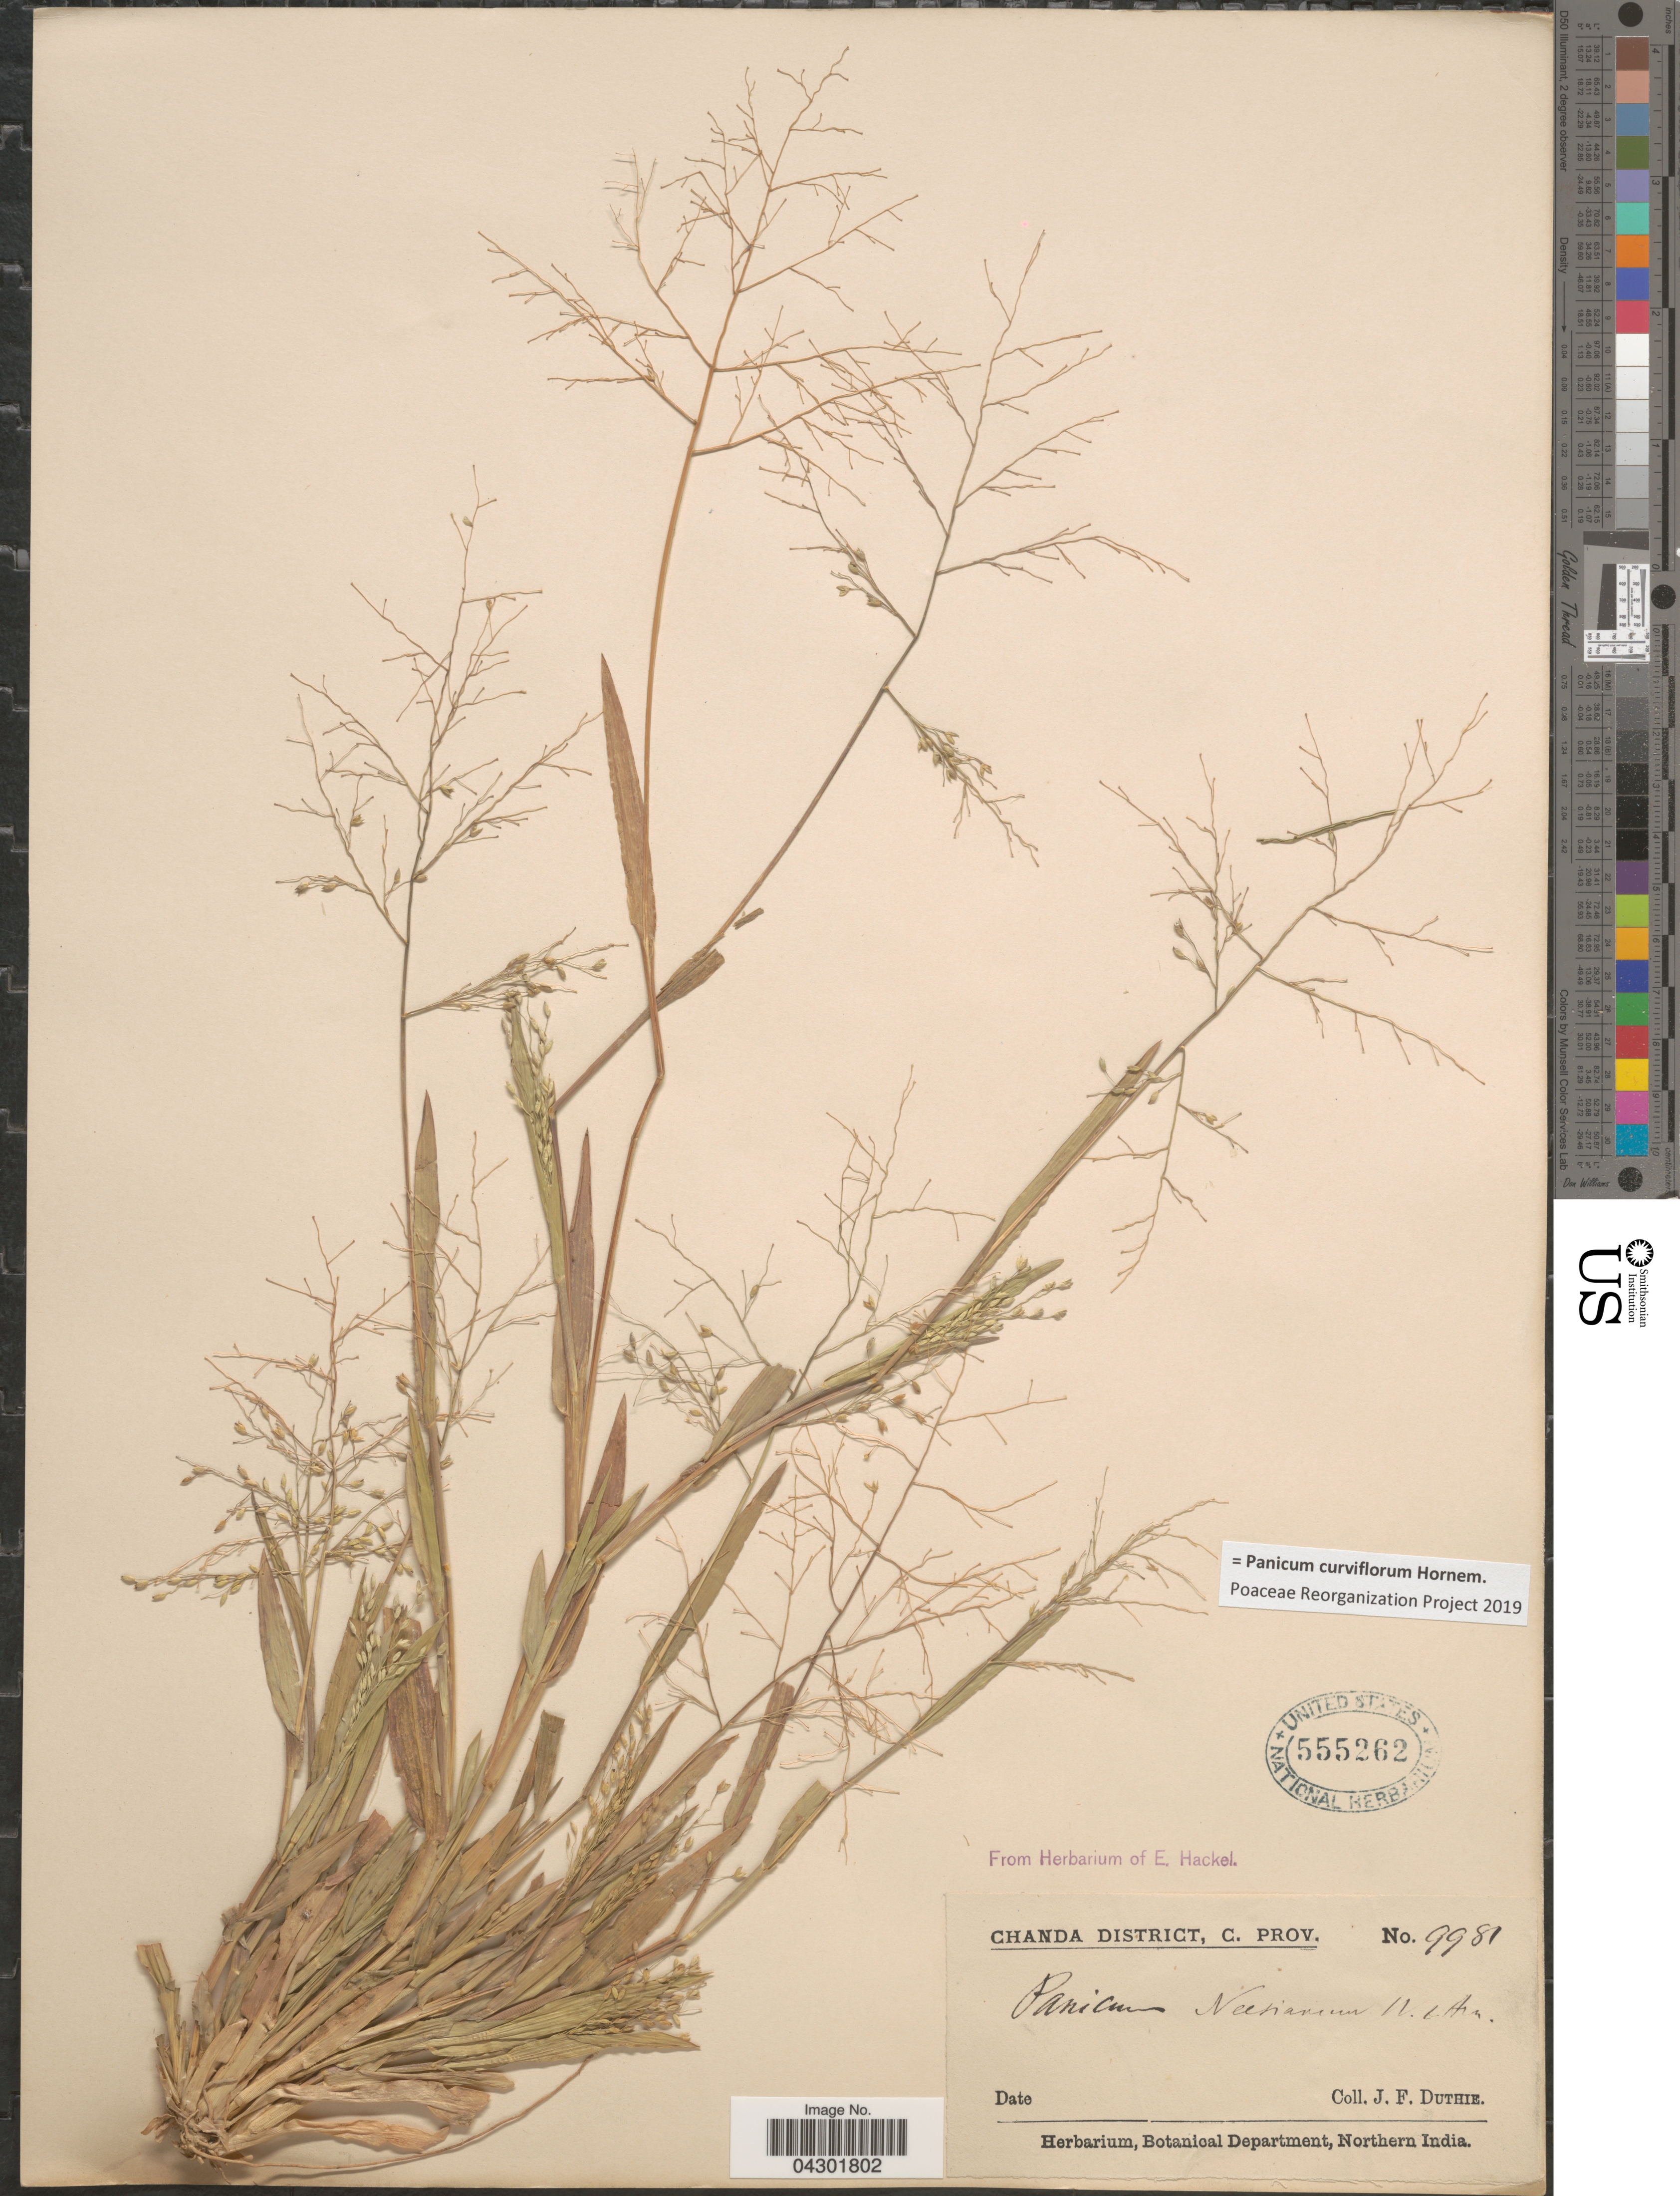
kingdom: Plantae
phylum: Tracheophyta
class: Liliopsida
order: Poales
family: Poaceae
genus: Panicum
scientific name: Panicum curviflorum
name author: Hornem.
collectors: J. F. Duthie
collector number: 9981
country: India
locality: Chanda District, C. Prov.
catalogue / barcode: US 555262